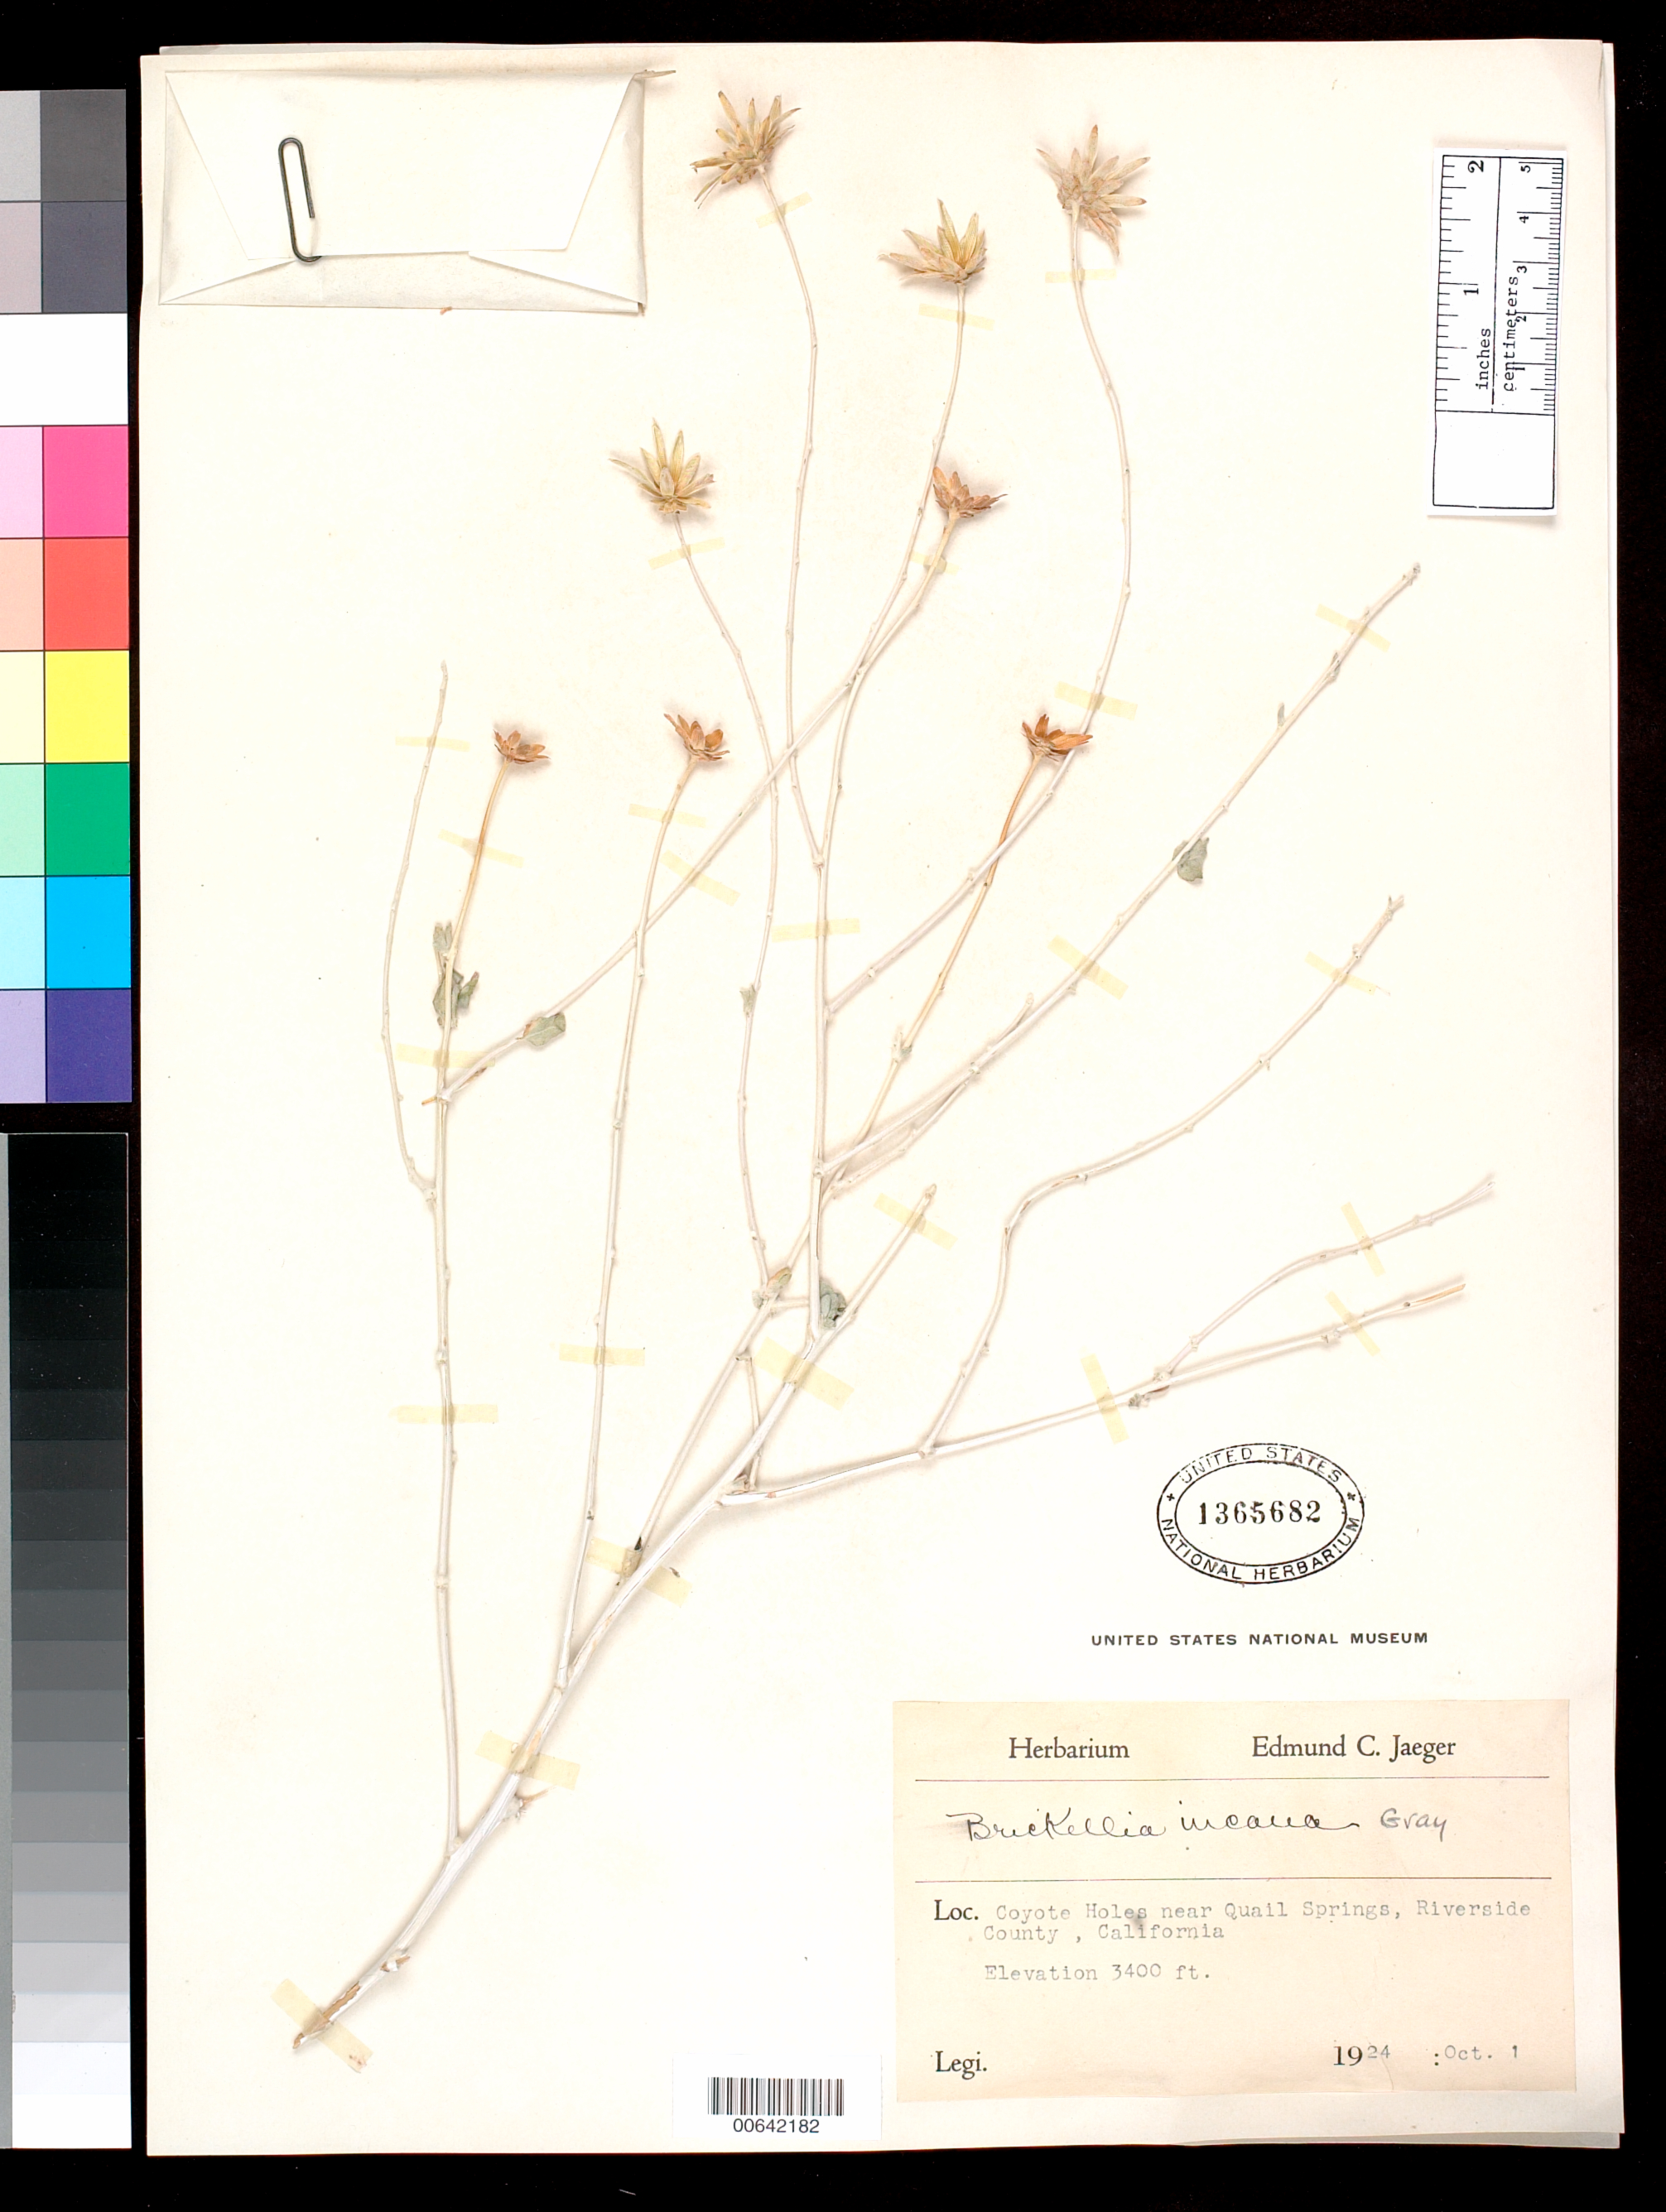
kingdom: Plantae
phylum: Tracheophyta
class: Magnoliopsida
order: Asterales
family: Asteraceae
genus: Brickellia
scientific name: Brickellia incana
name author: A. Gray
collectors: E. Jaeger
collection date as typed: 01 Oct 1924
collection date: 1924-10-01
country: United States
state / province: California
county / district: Riverside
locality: Coyote Holes near Quail Springs.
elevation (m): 3400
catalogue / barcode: US 1365682